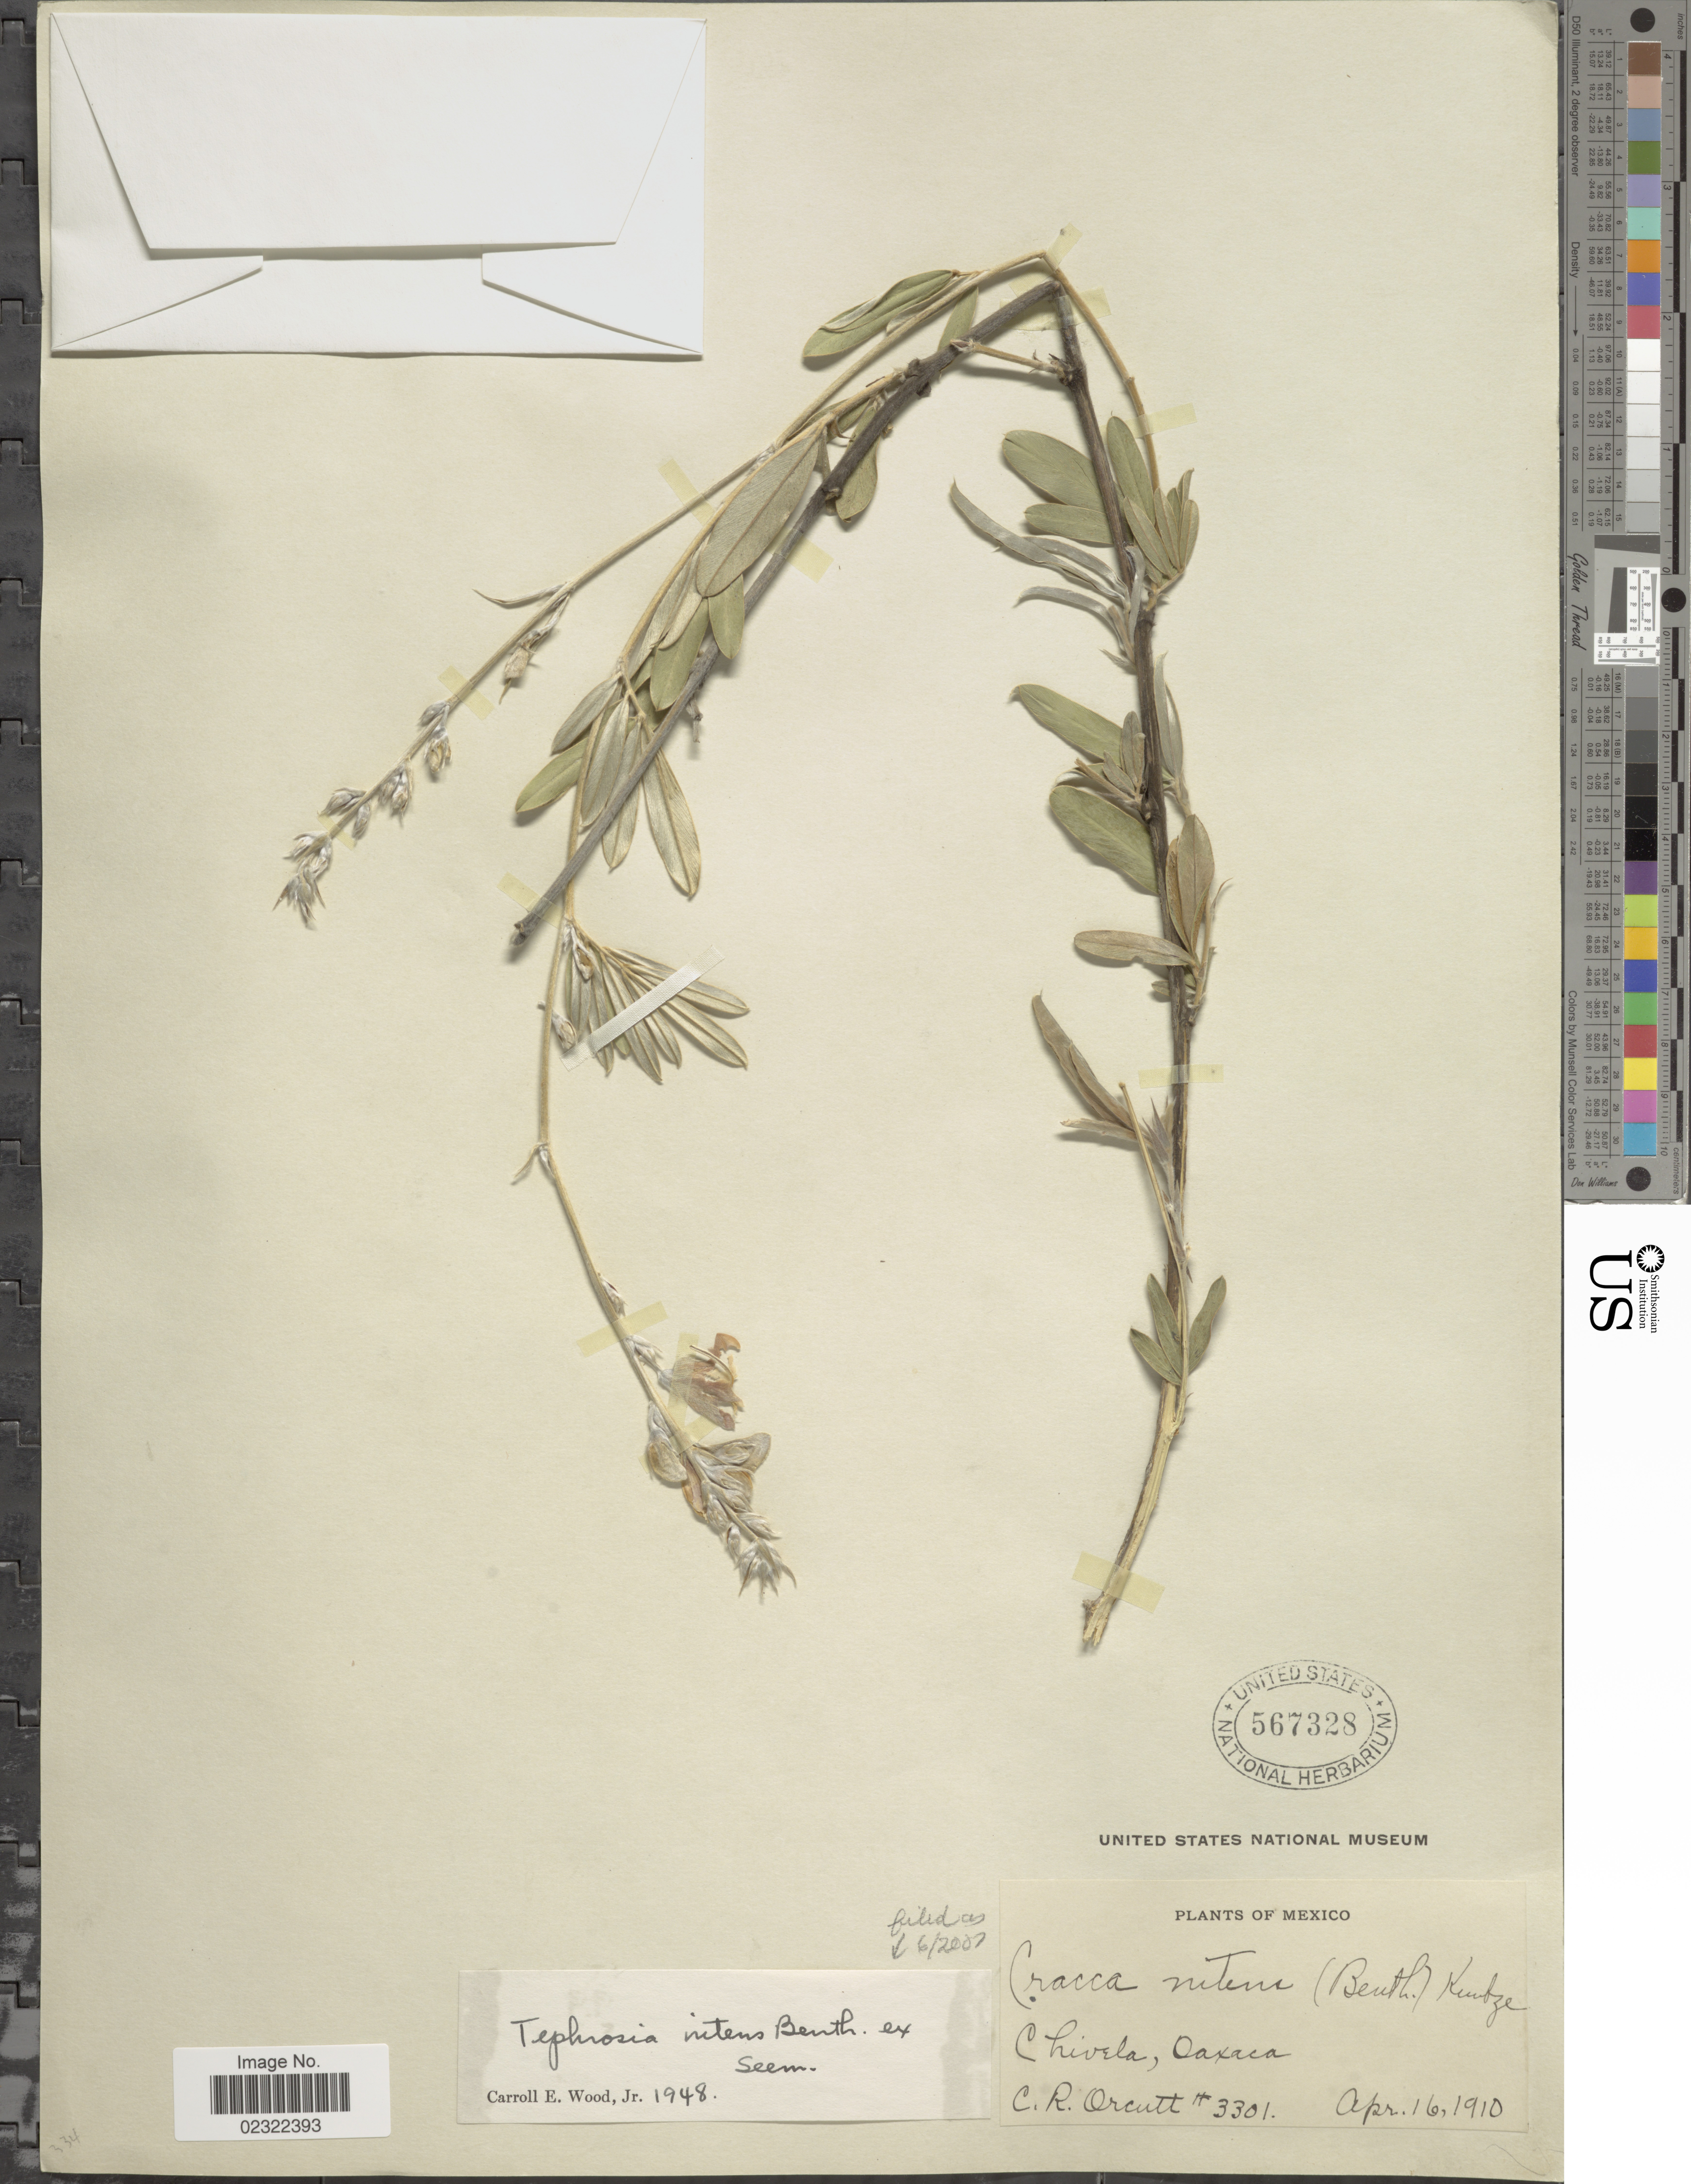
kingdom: Plantae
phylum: Tracheophyta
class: Magnoliopsida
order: Fabales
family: Fabaceae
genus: Tephrosia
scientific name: Tephrosia nitens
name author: Benth.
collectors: C. R. Orcutt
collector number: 3301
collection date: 1910-04-16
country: Mexico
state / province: Oaxaca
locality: Chivela, Oaxaca, Mexico.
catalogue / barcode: US 567328